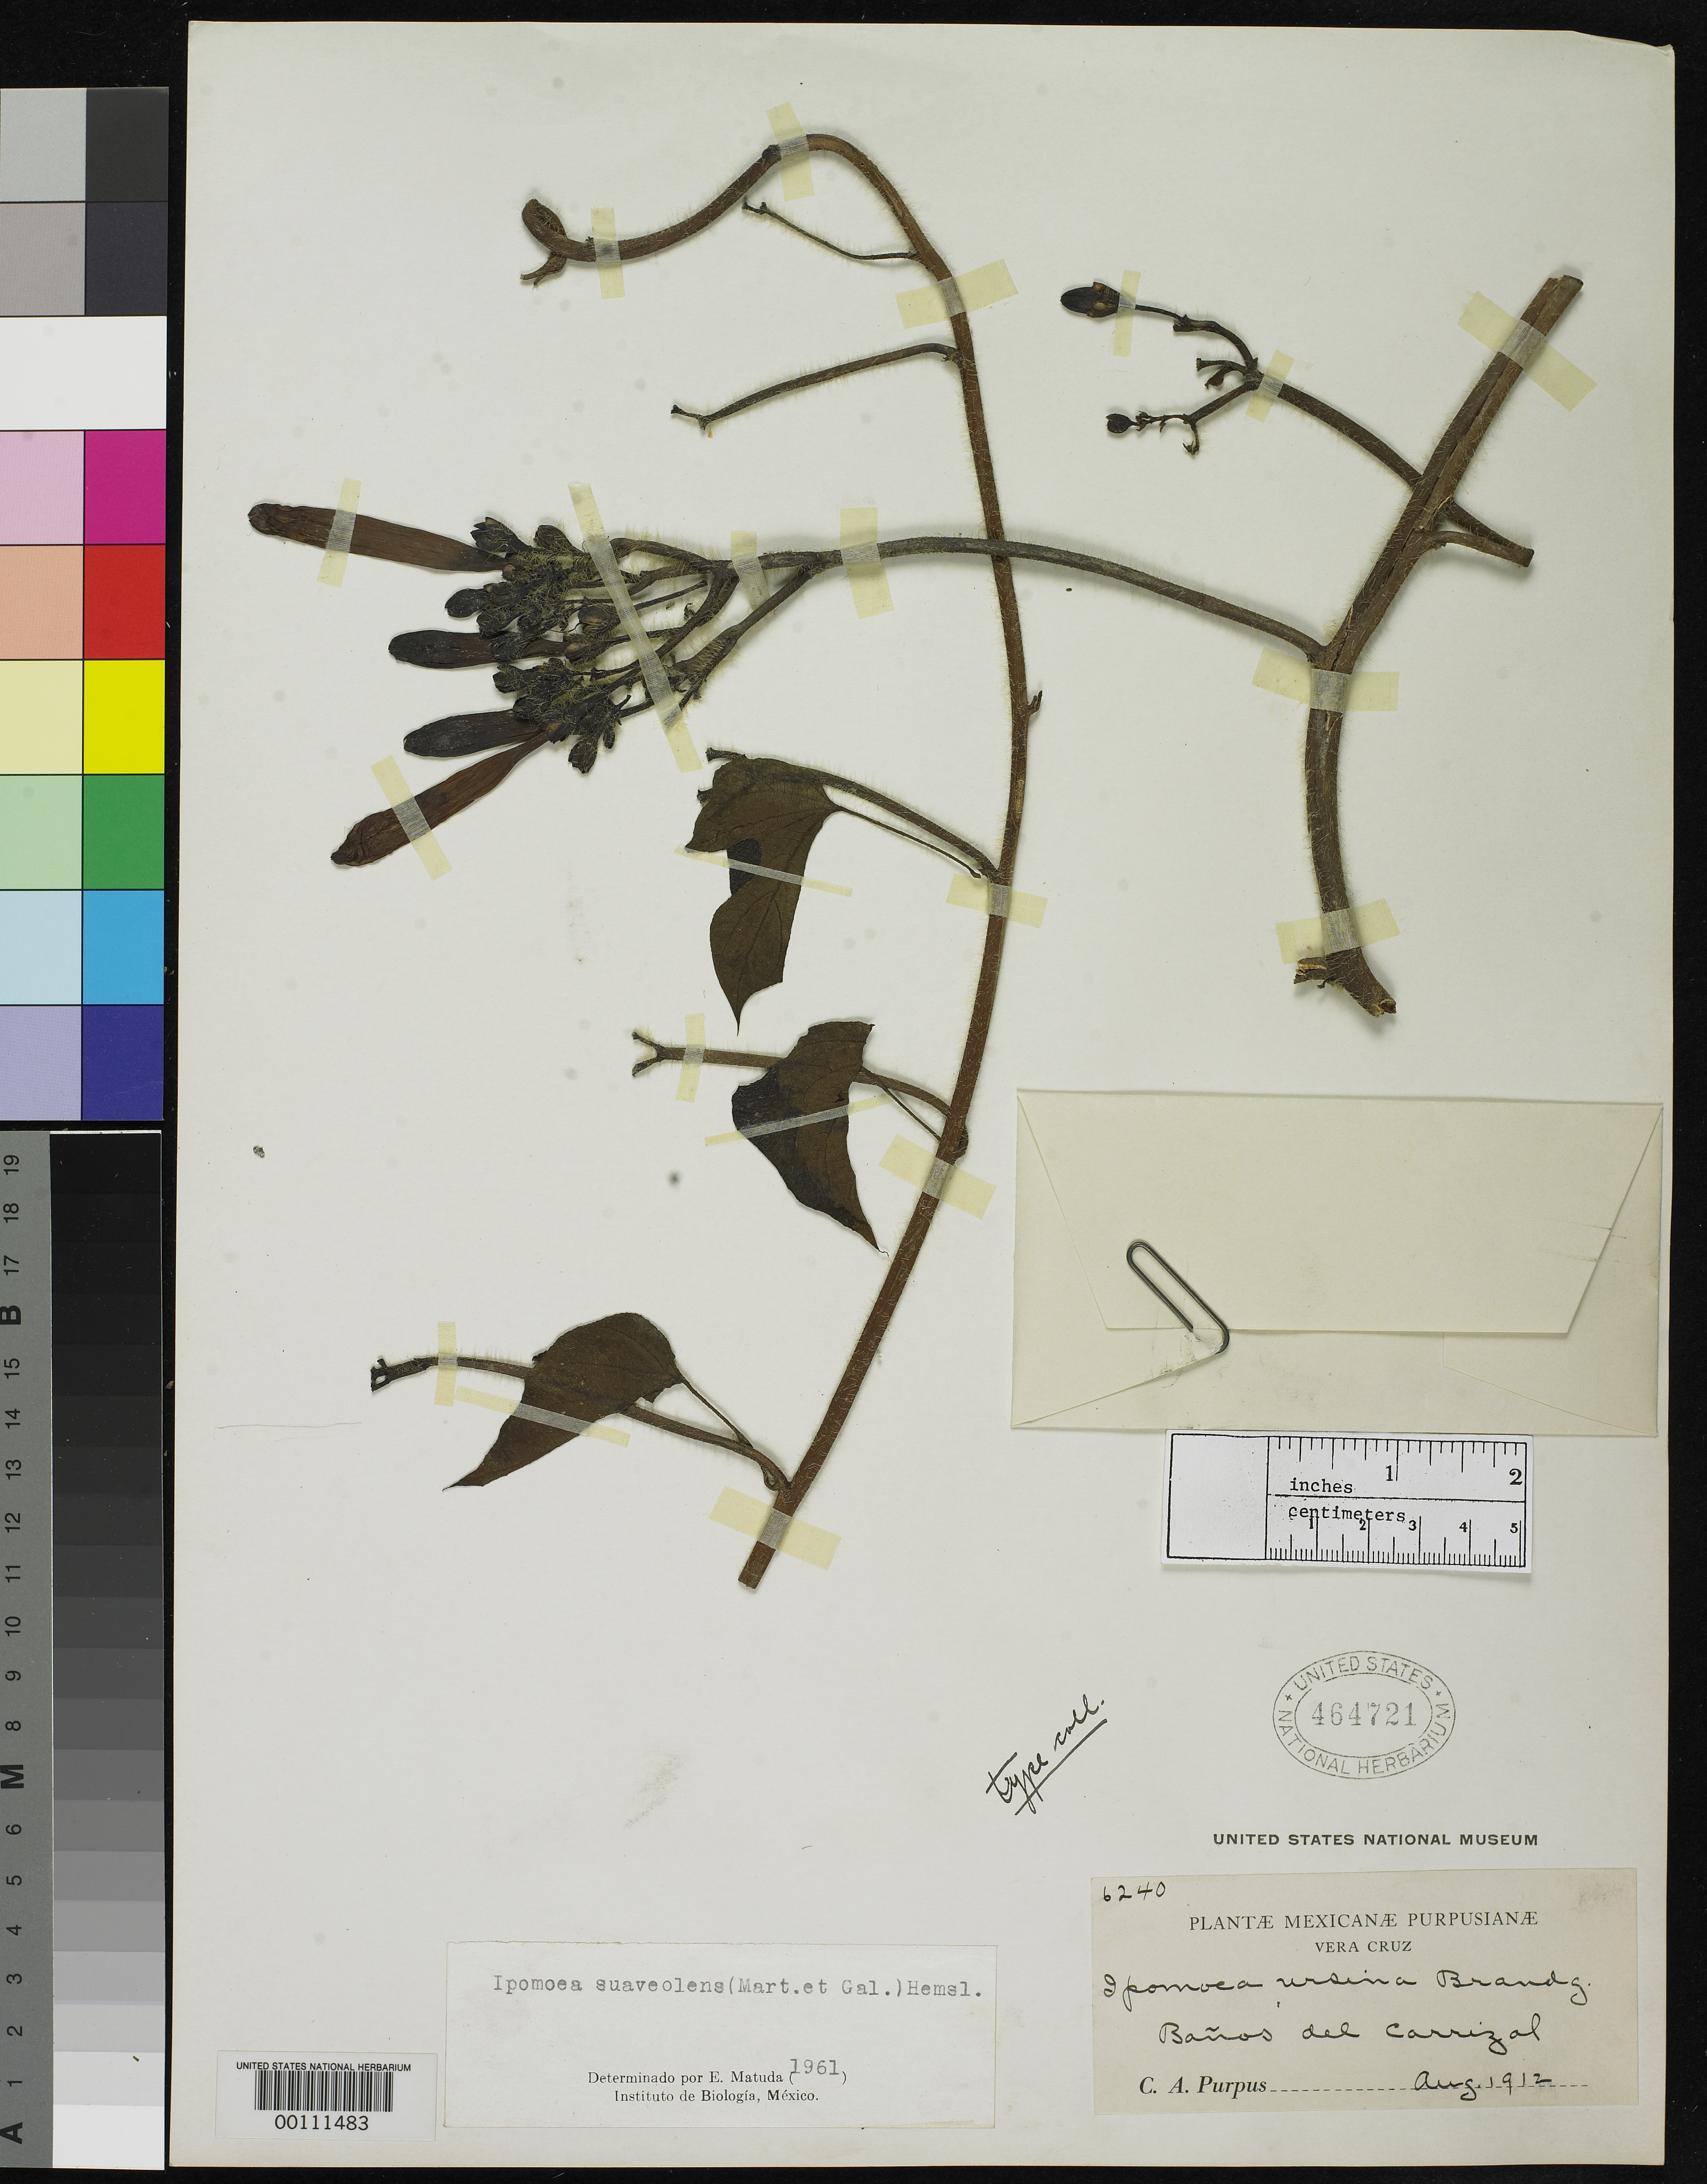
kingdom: Plantae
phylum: Tracheophyta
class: Magnoliopsida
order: Solanales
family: Convolvulaceae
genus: Ipomoea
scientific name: Ipomoea ursina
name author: Brandegee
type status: Isotype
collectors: C. A. Purpus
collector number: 6240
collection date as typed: Aug 1912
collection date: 1912-08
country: Mexico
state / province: Veracruz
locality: Banos del Carrizal.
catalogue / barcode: US 464721